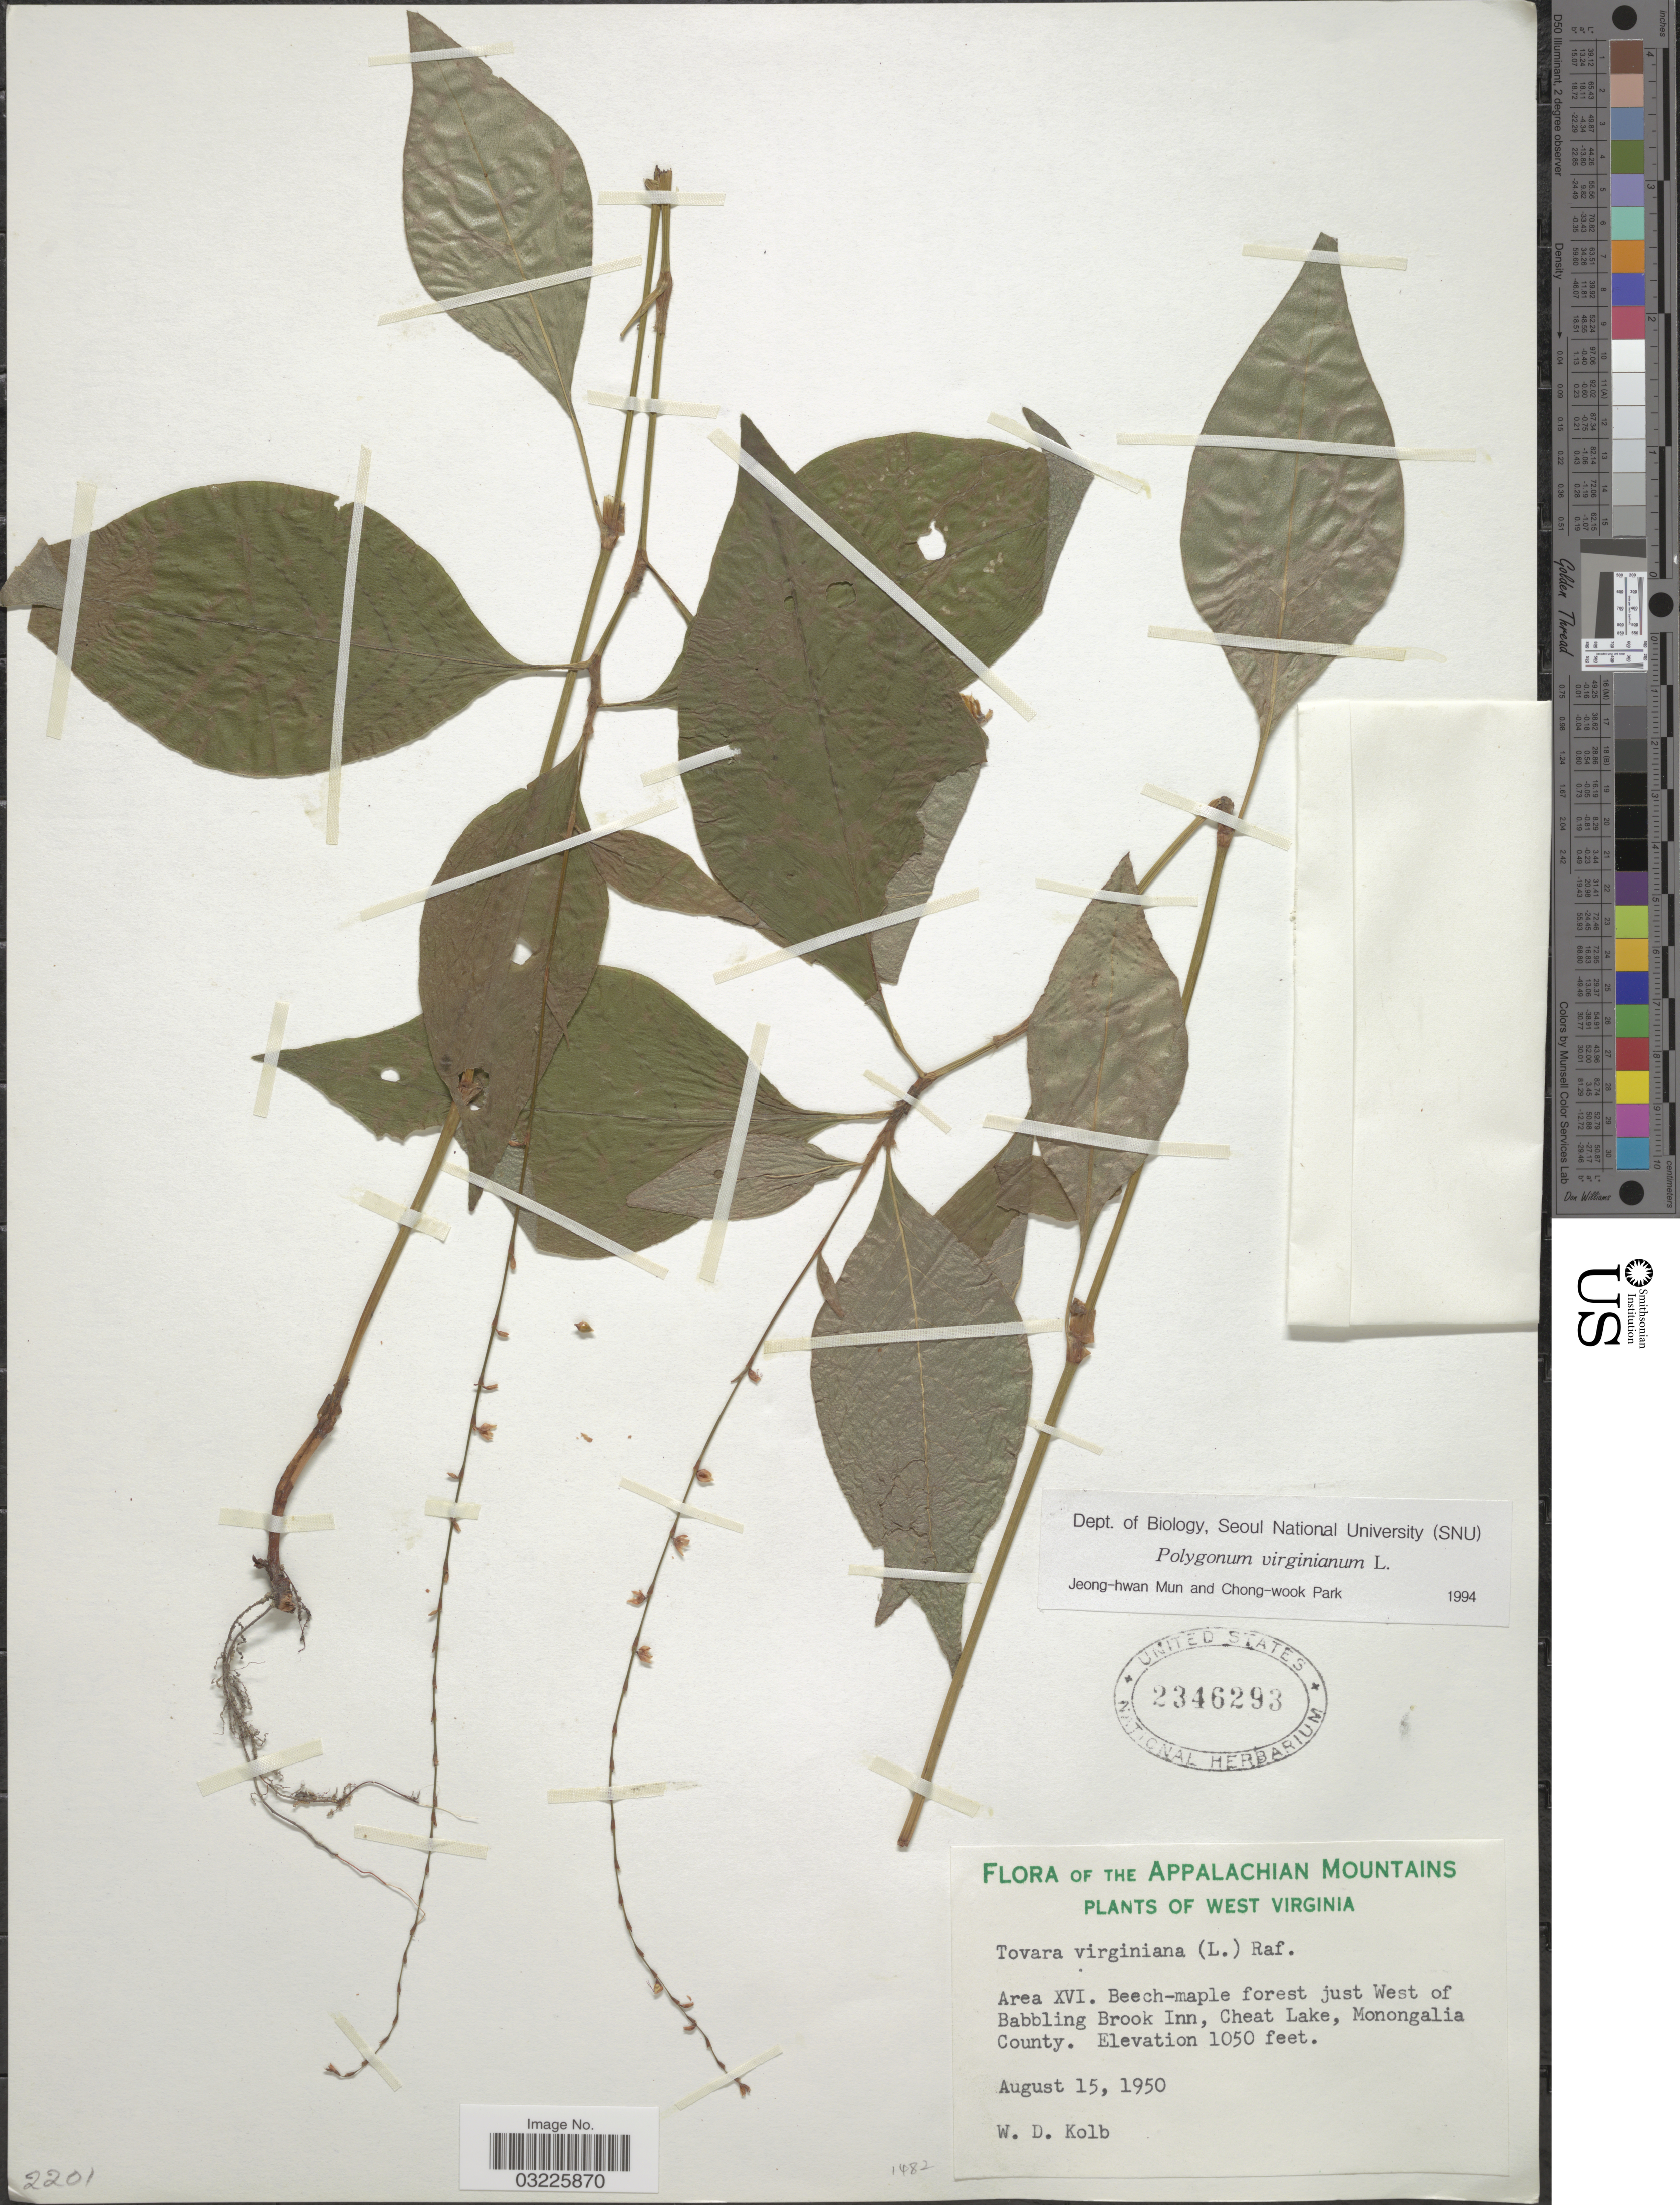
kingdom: Plantae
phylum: Tracheophyta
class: Magnoliopsida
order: Caryophyllales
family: Polygonaceae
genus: Persicaria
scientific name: Persicaria virginiana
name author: (L.) Gaertn.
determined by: Atha, D. E.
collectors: W. Kolb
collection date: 1950-08-15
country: United States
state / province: West Virginia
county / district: Monongalia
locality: Appalachian Mountains. Area XVI. Just West of Babbling Brook Inn, Cheat Lake, Monongalia County.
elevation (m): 320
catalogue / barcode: US 2346293